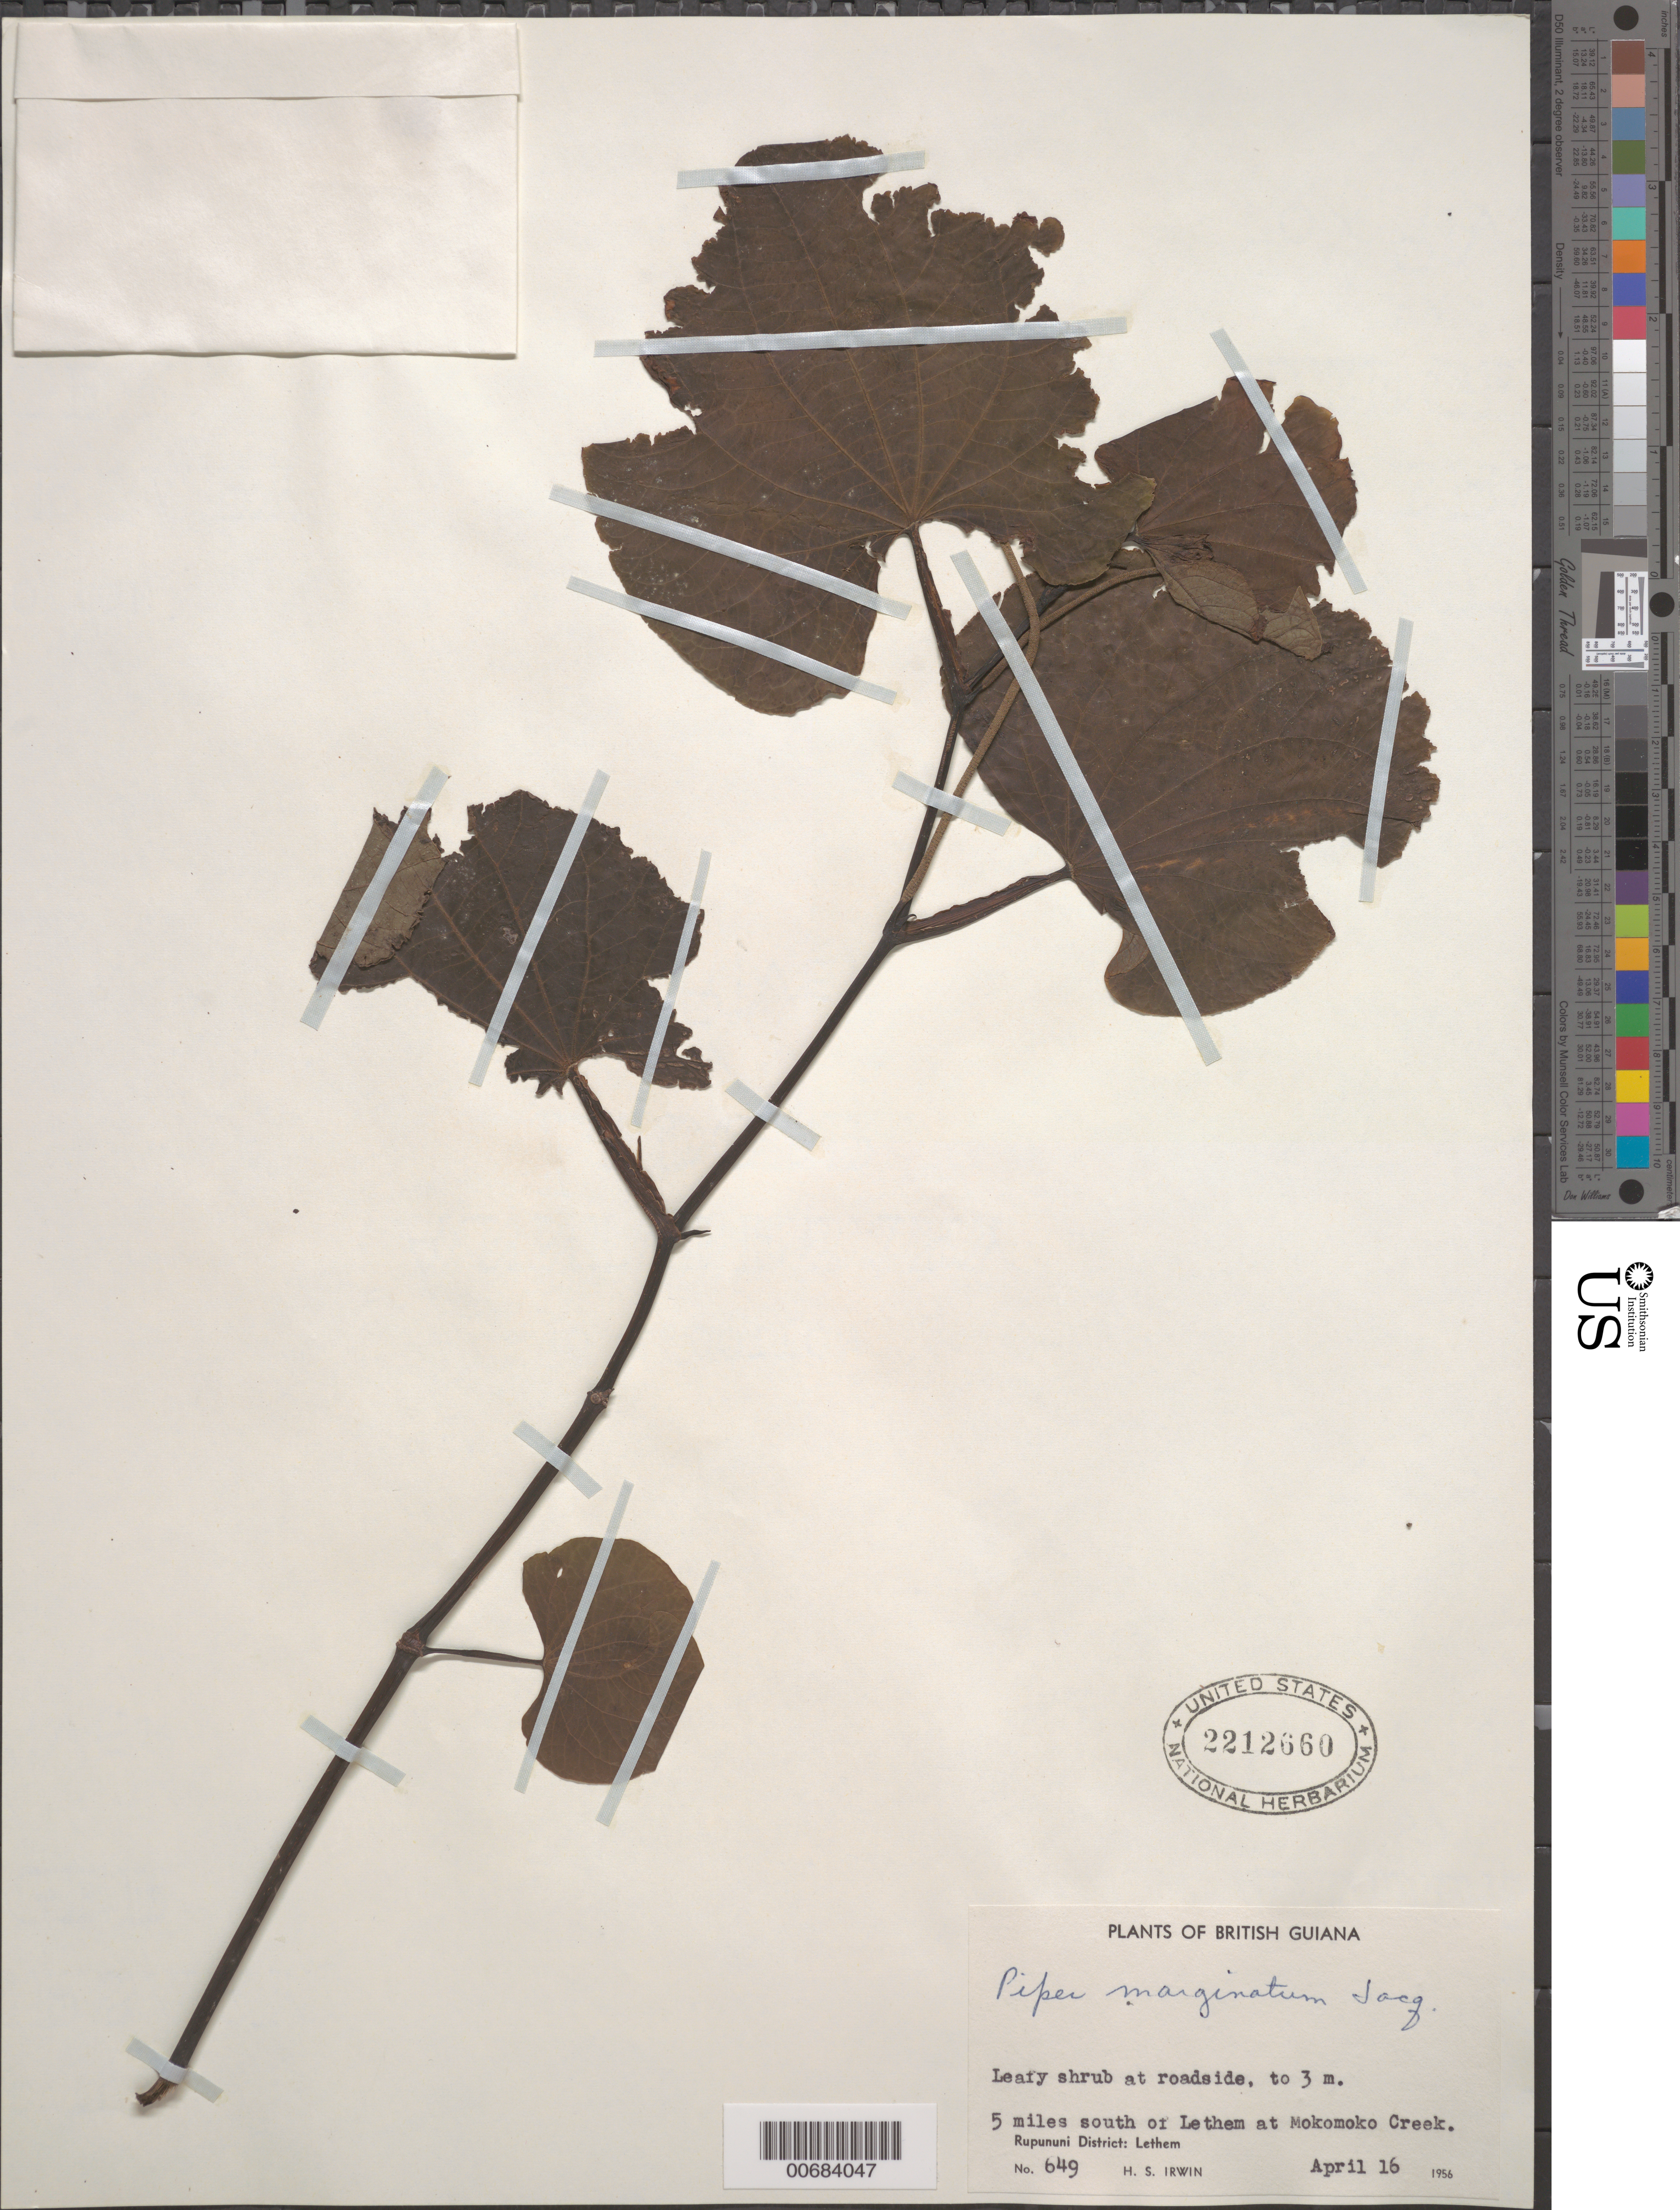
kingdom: Plantae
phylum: Tracheophyta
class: Magnoliopsida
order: Piperales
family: Piperaceae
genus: Piper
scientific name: Piper marginatum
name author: Jacq.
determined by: Irwin, Howard S.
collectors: H. Irwin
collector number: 649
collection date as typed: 16-Apr-56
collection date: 1956-04-16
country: Guyana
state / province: U. Takutu-U. Essequibo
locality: Rupununi Dist., 5 mi. S of Lethem at Mokomoko Creek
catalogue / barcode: US 2212660